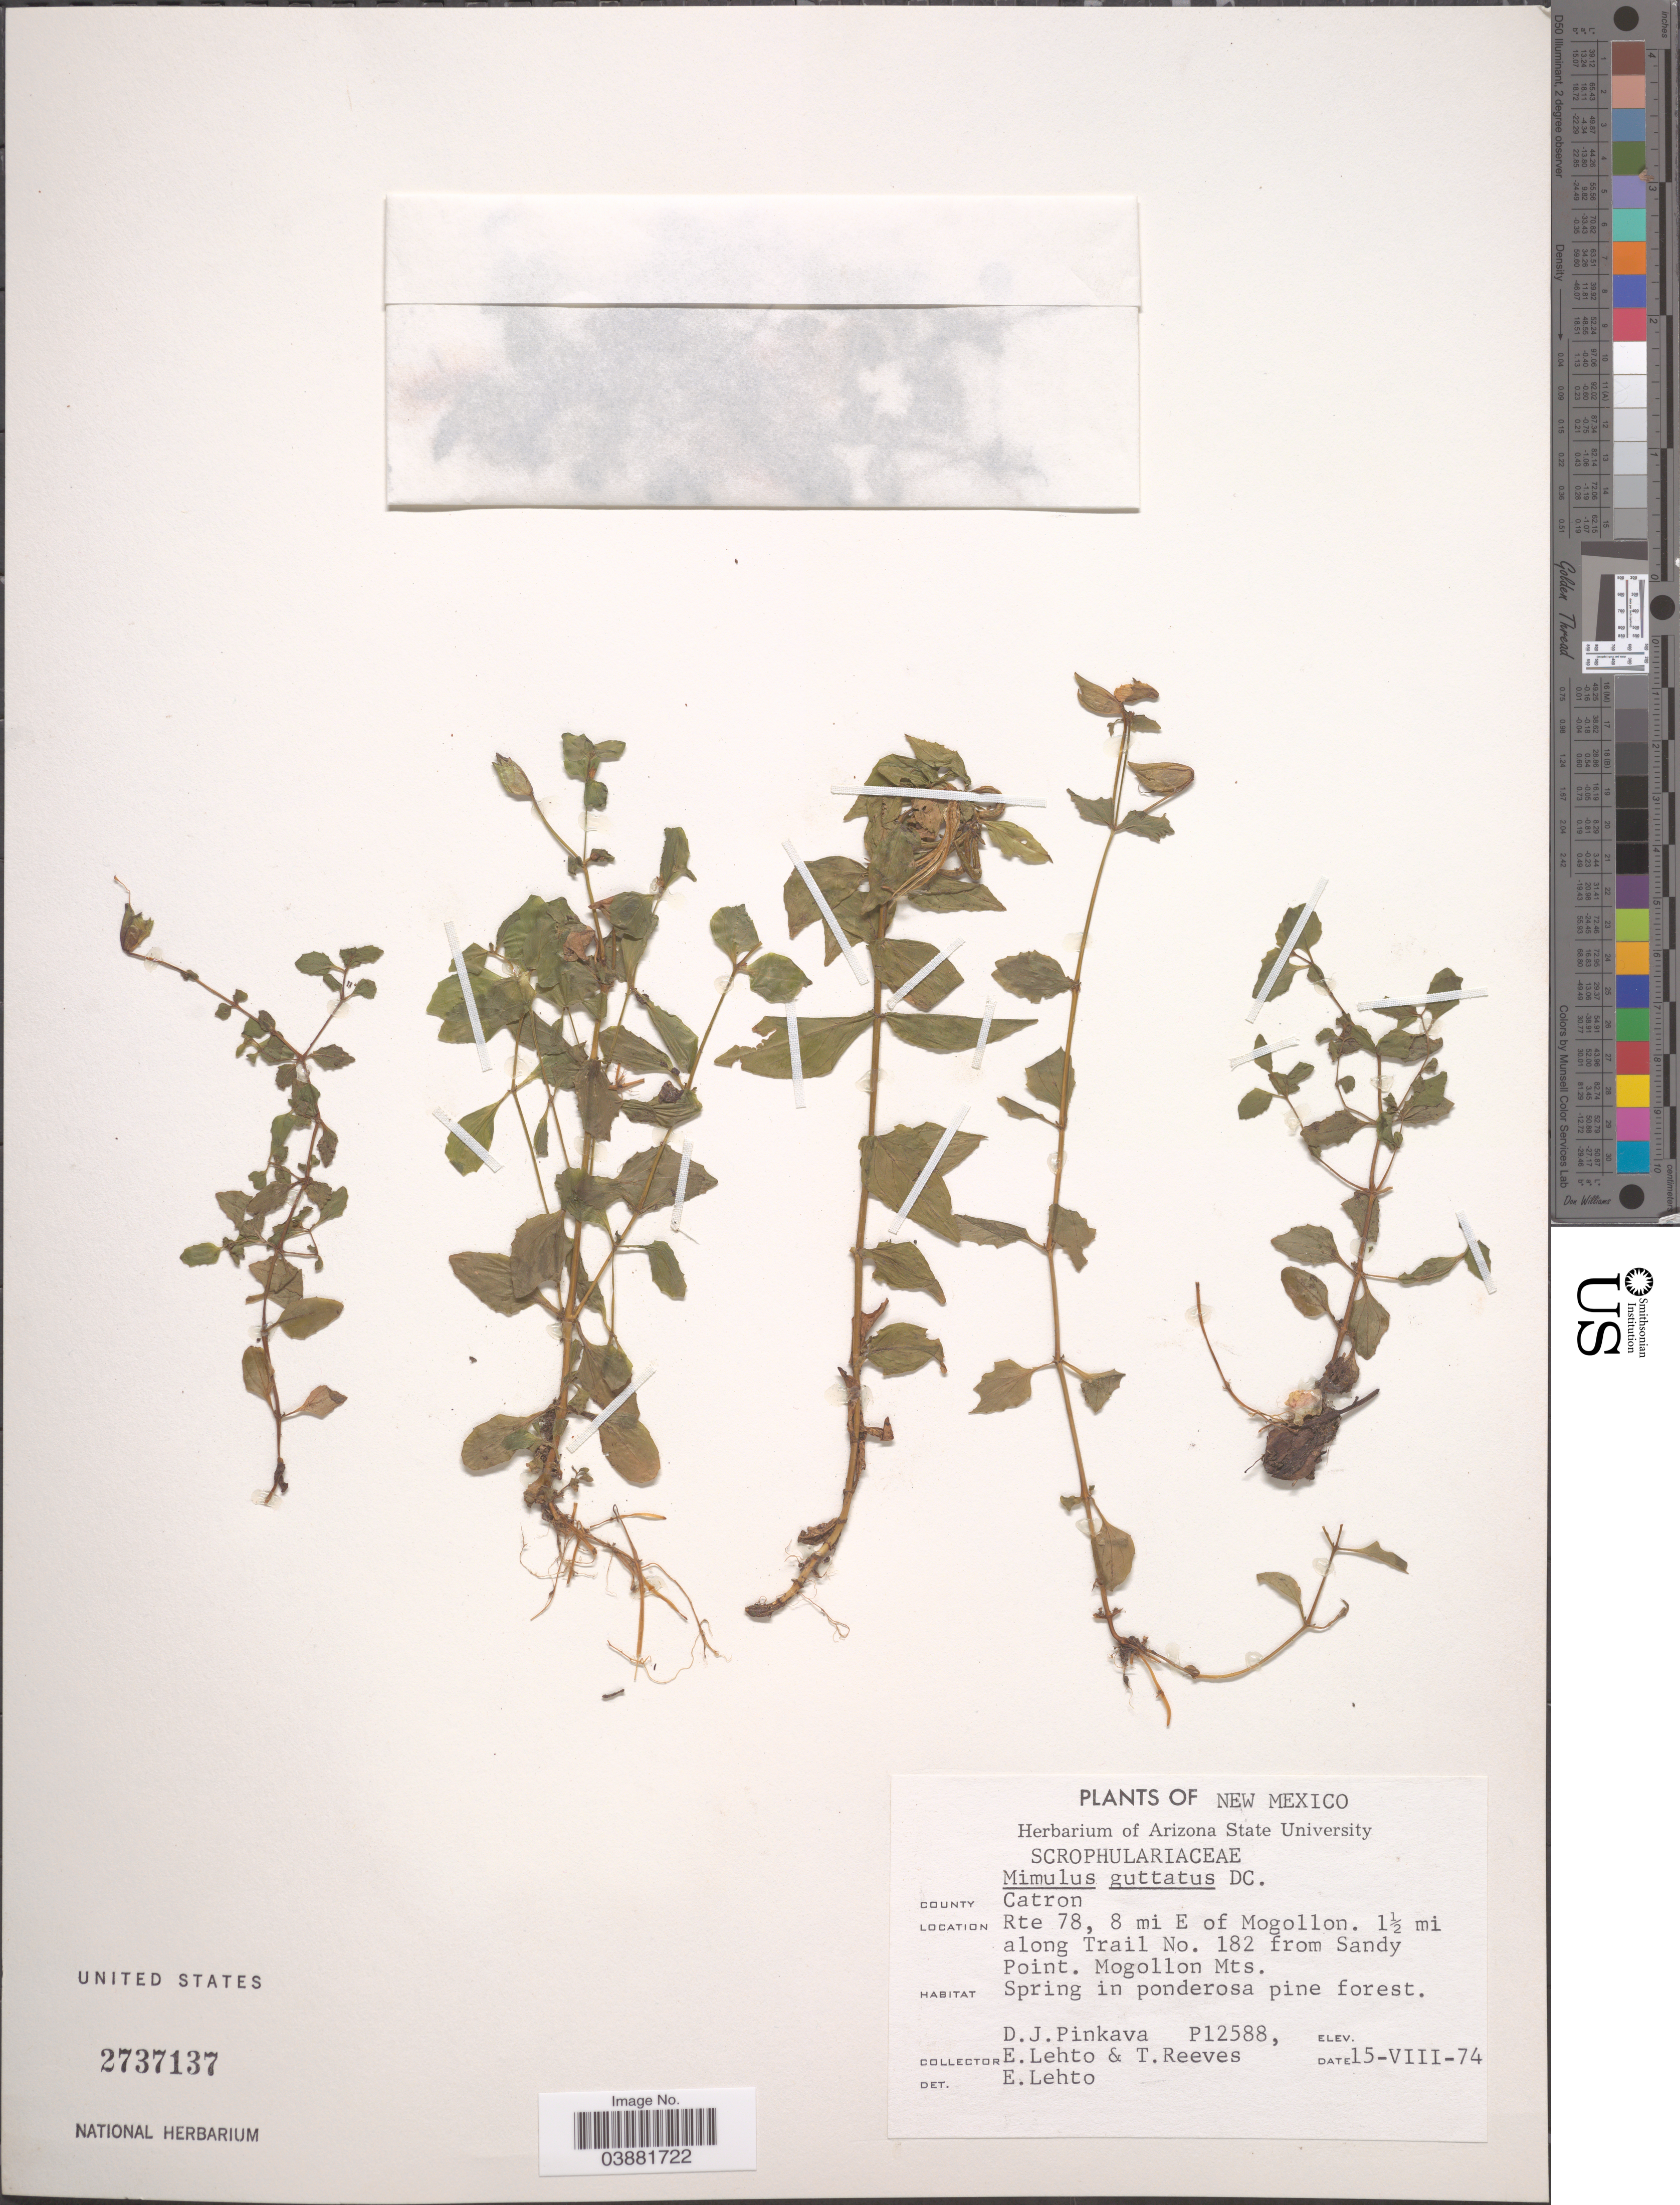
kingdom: Plantae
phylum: Tracheophyta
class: Magnoliopsida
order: Lamiales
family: Phrymaceae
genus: Mimulus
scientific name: Mimulus guttatus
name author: DC.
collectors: D. J. Pinkava, E. Lehto & T. Reeves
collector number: P12588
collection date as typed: Transcribed d/m/y: 15/8/74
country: United States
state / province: New Mexico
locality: County Catron. Rte 78, 8 mi E of Mogollon. 1½ mi along Trail No. 182 from Sandy Point. Mogollon Mts.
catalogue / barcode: US 2737137